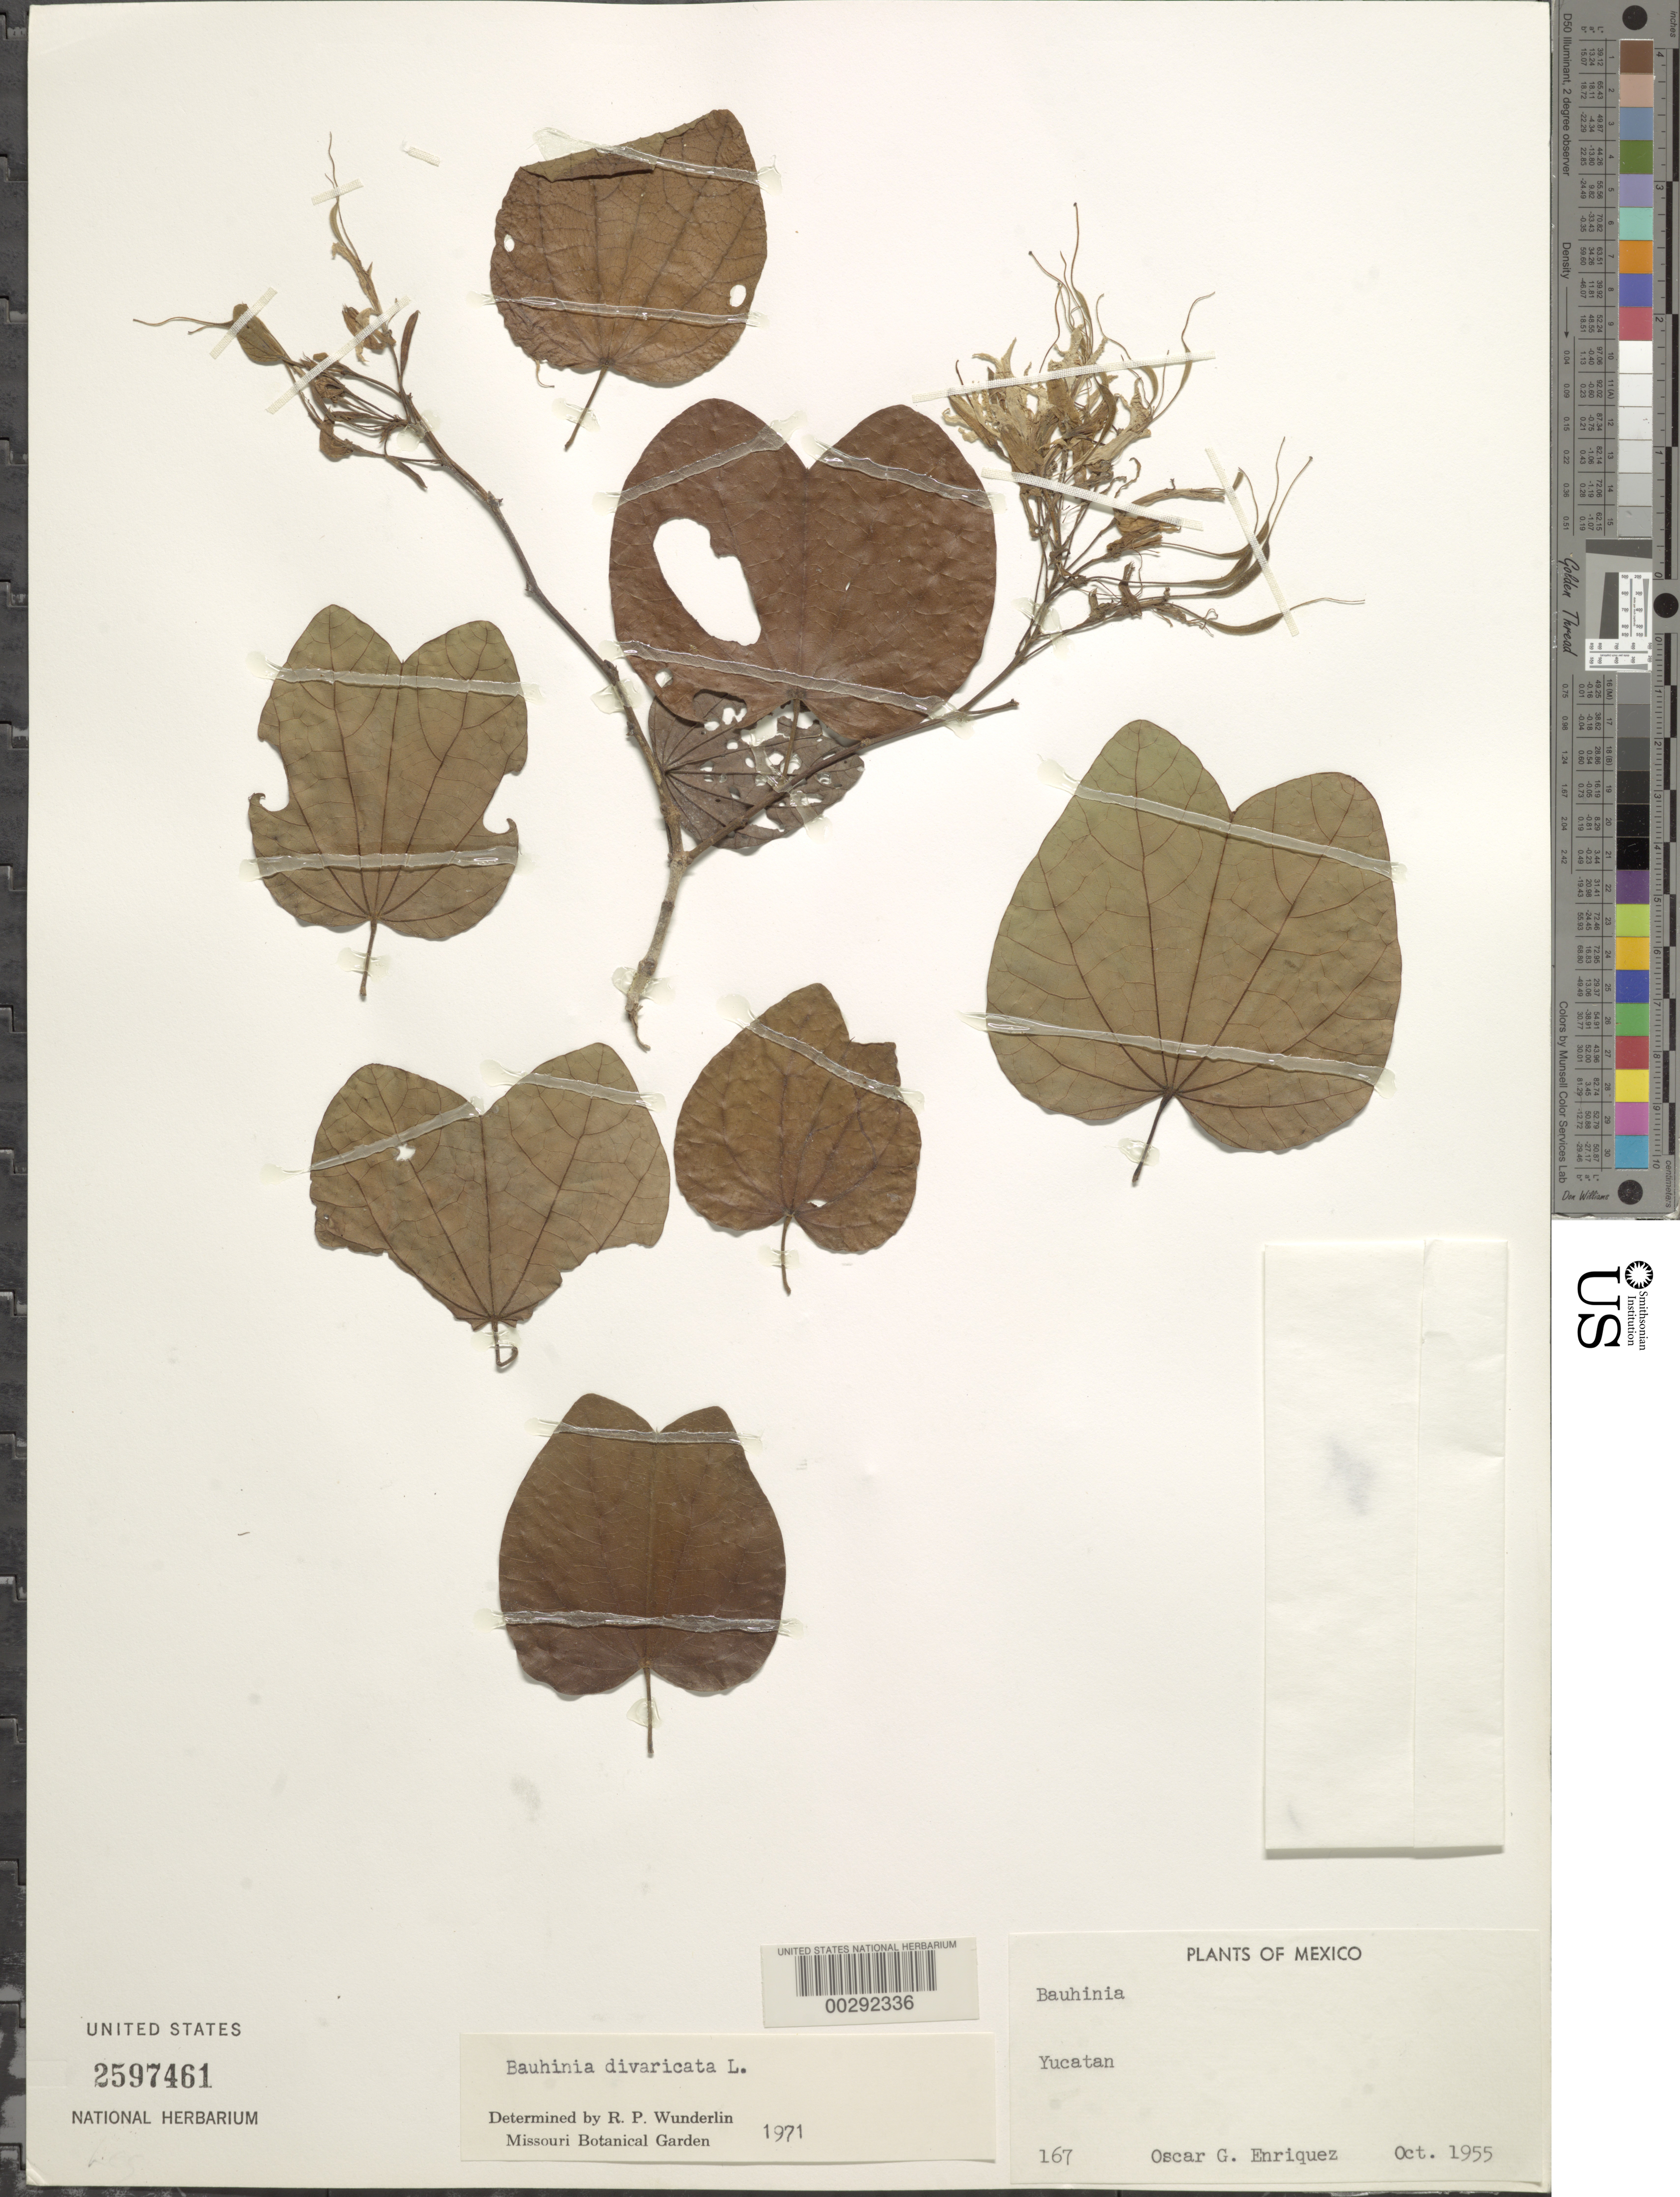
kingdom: Plantae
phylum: Tracheophyta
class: Magnoliopsida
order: Fabales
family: Fabaceae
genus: Bauhinia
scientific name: Bauhinia divaricata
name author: L.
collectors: O. Enriquez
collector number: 167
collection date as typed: Oct 1955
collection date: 1955-10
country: Mexico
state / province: Yucatán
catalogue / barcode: US 2597461